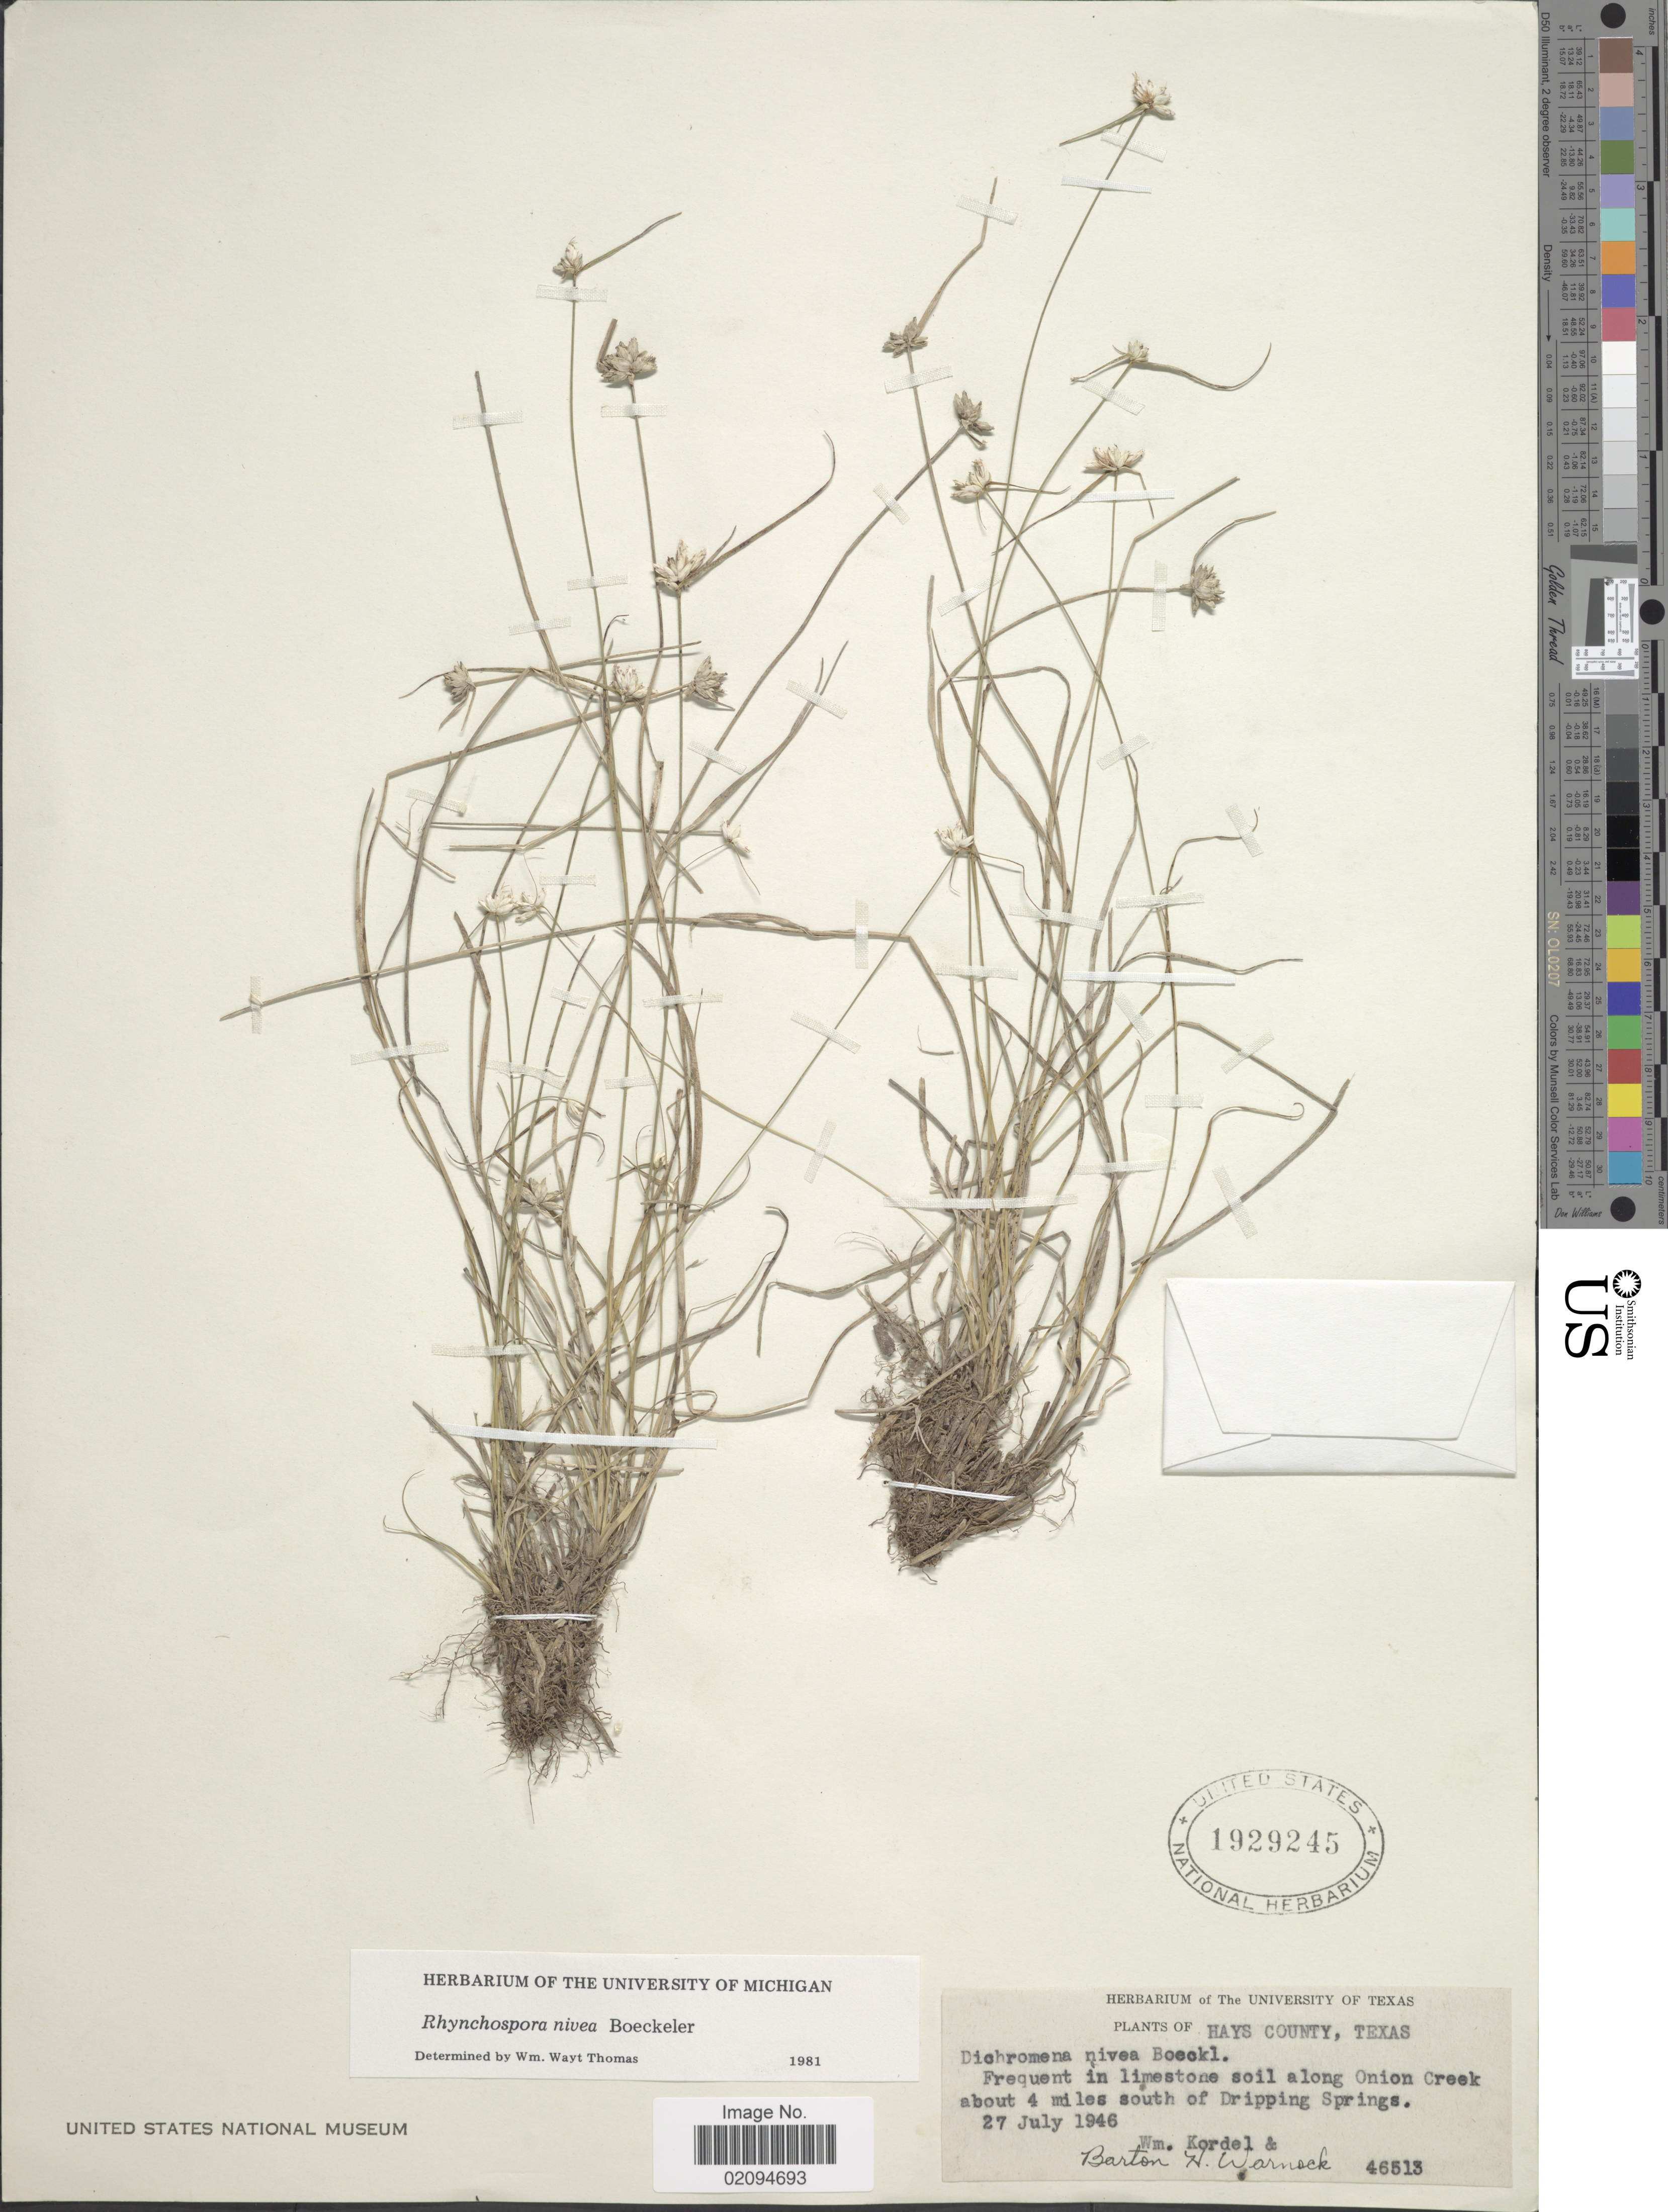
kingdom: Plantae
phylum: Tracheophyta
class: Liliopsida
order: Poales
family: Cyperaceae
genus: Rhynchospora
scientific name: Rhynchospora nivea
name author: Boeckeler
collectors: W. Kordel & B. H. Warnock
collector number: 46513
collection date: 1946-07-27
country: United States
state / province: Texas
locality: Hays County. Along Onion Creek about 4 miles south of Dripping Springs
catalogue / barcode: US 1929245